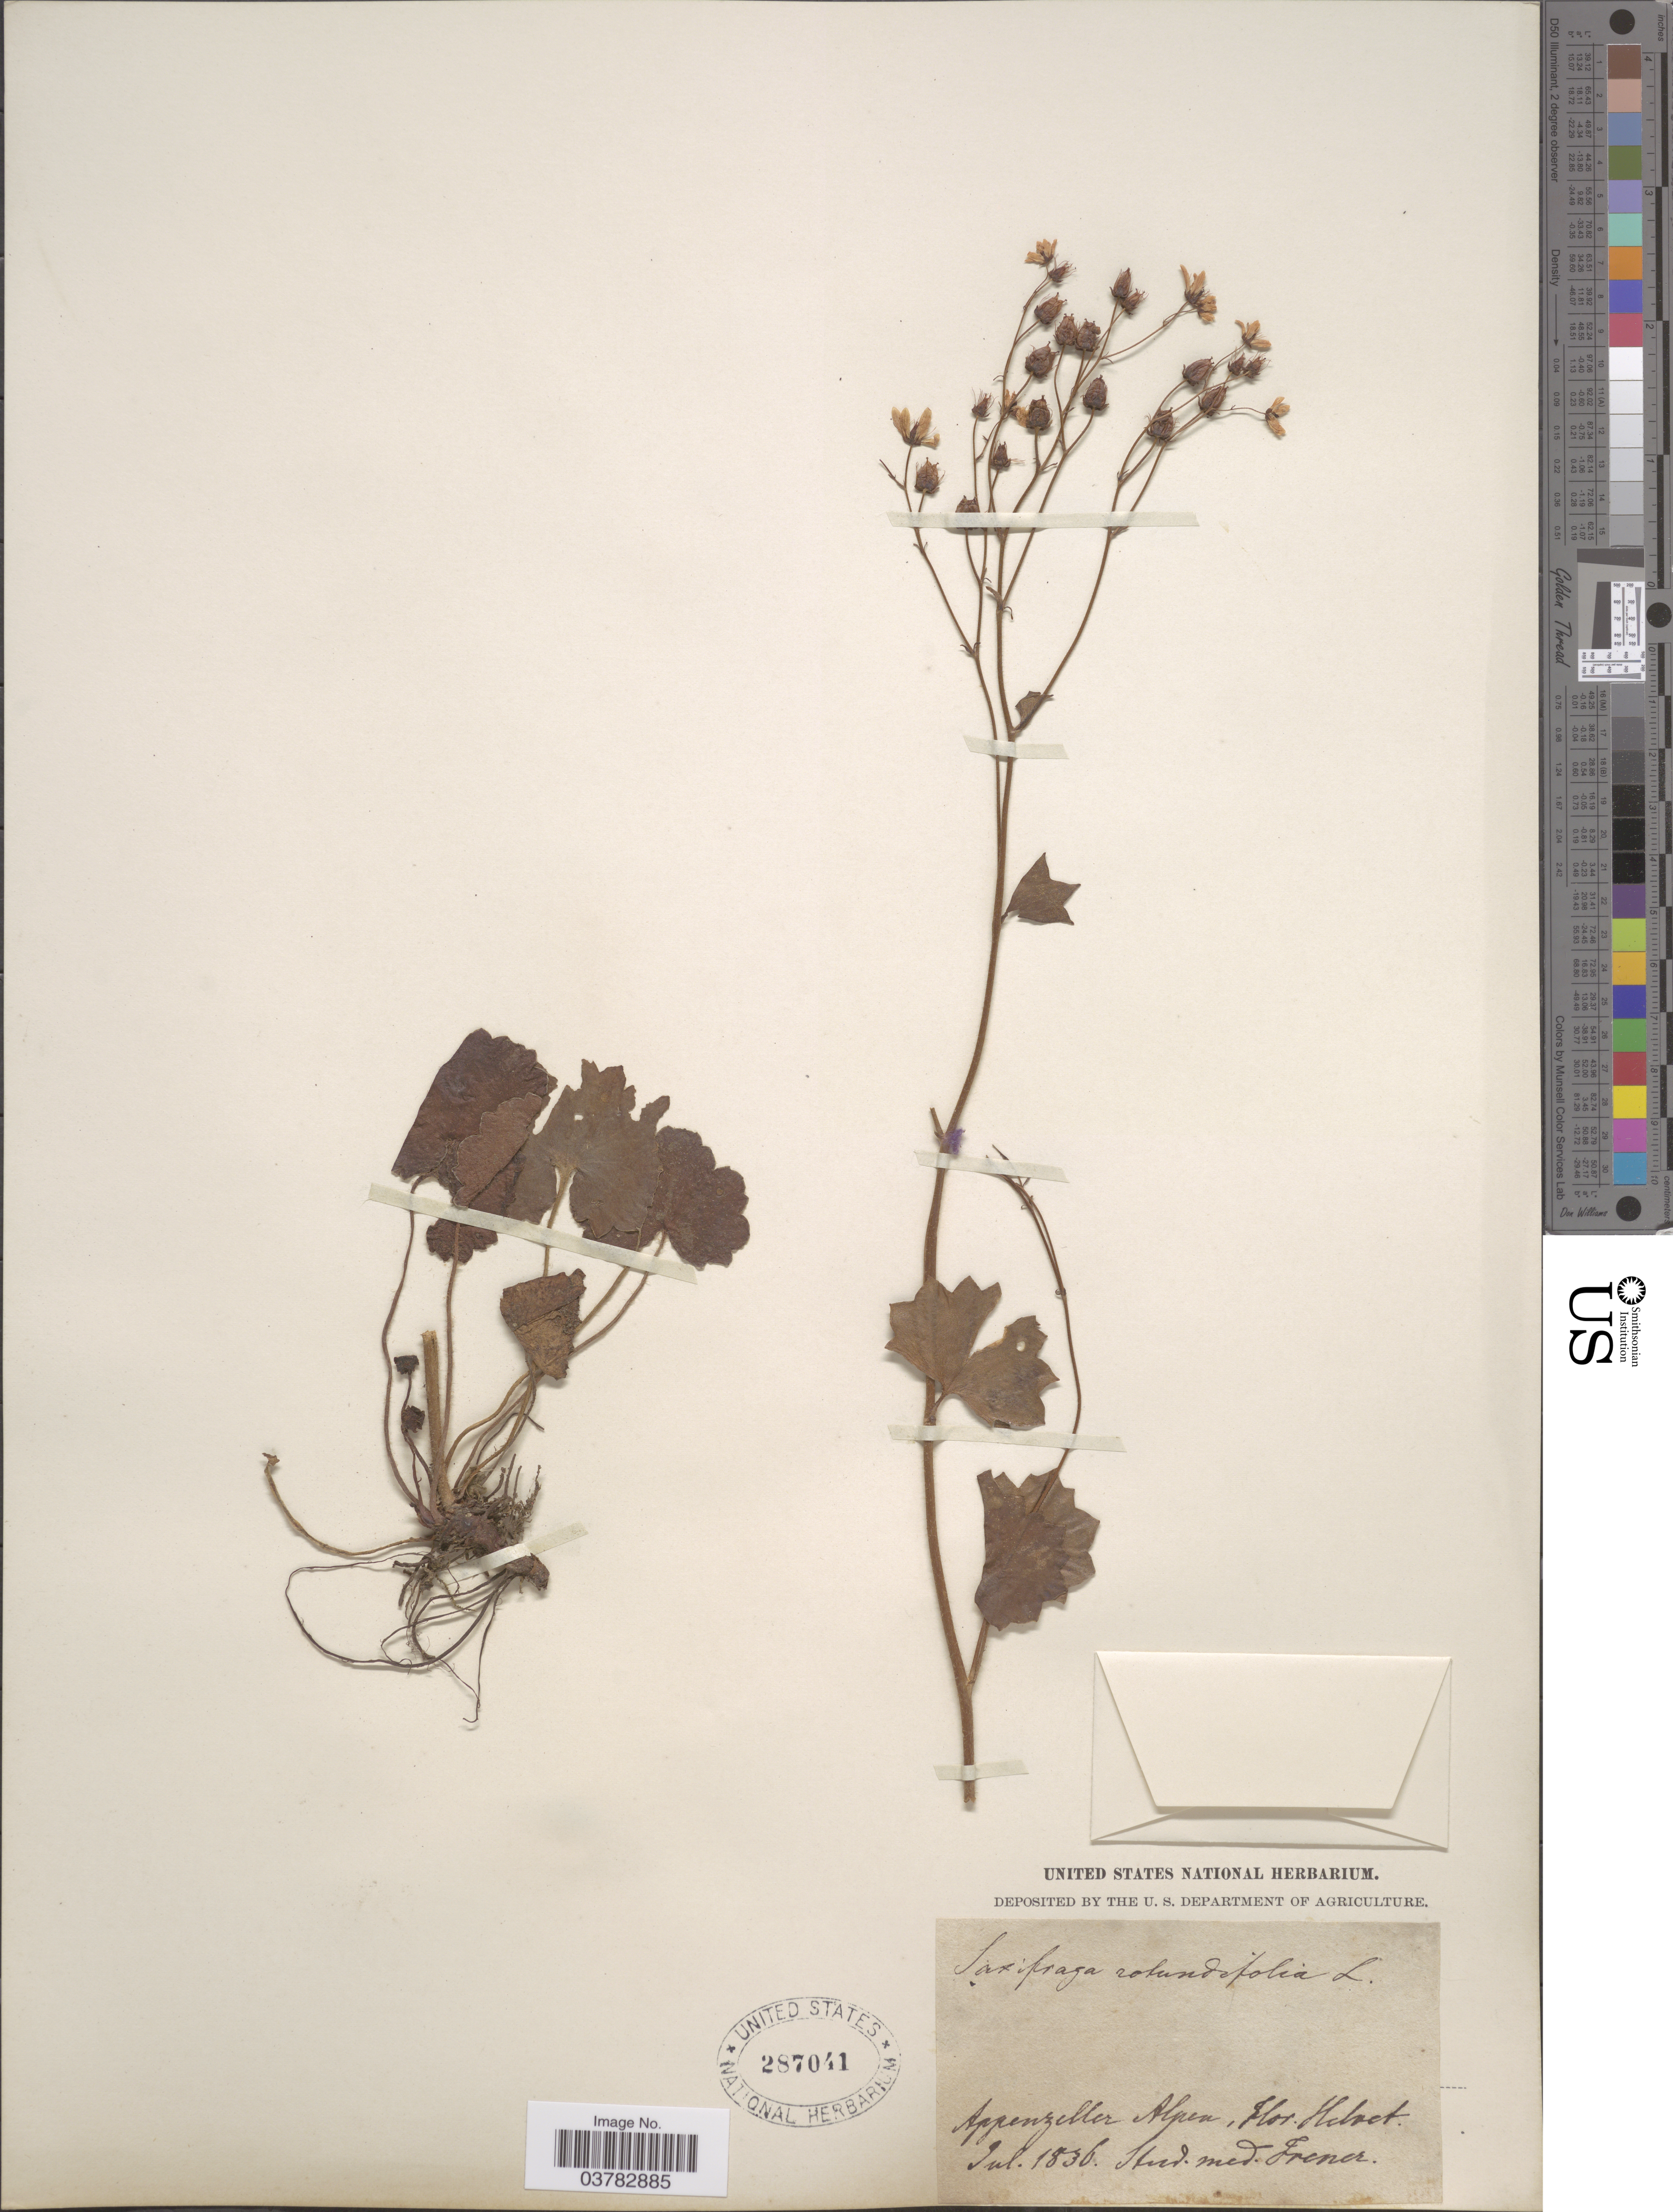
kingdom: Plantae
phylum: Tracheophyta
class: Magnoliopsida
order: Saxifragales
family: Saxifragaceae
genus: Saxifraga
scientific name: Saxifraga rotundifolia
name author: L.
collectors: Frener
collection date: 1836-07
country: Switzerland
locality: Appenzeller Alpen, Helvet.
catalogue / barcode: US 287041